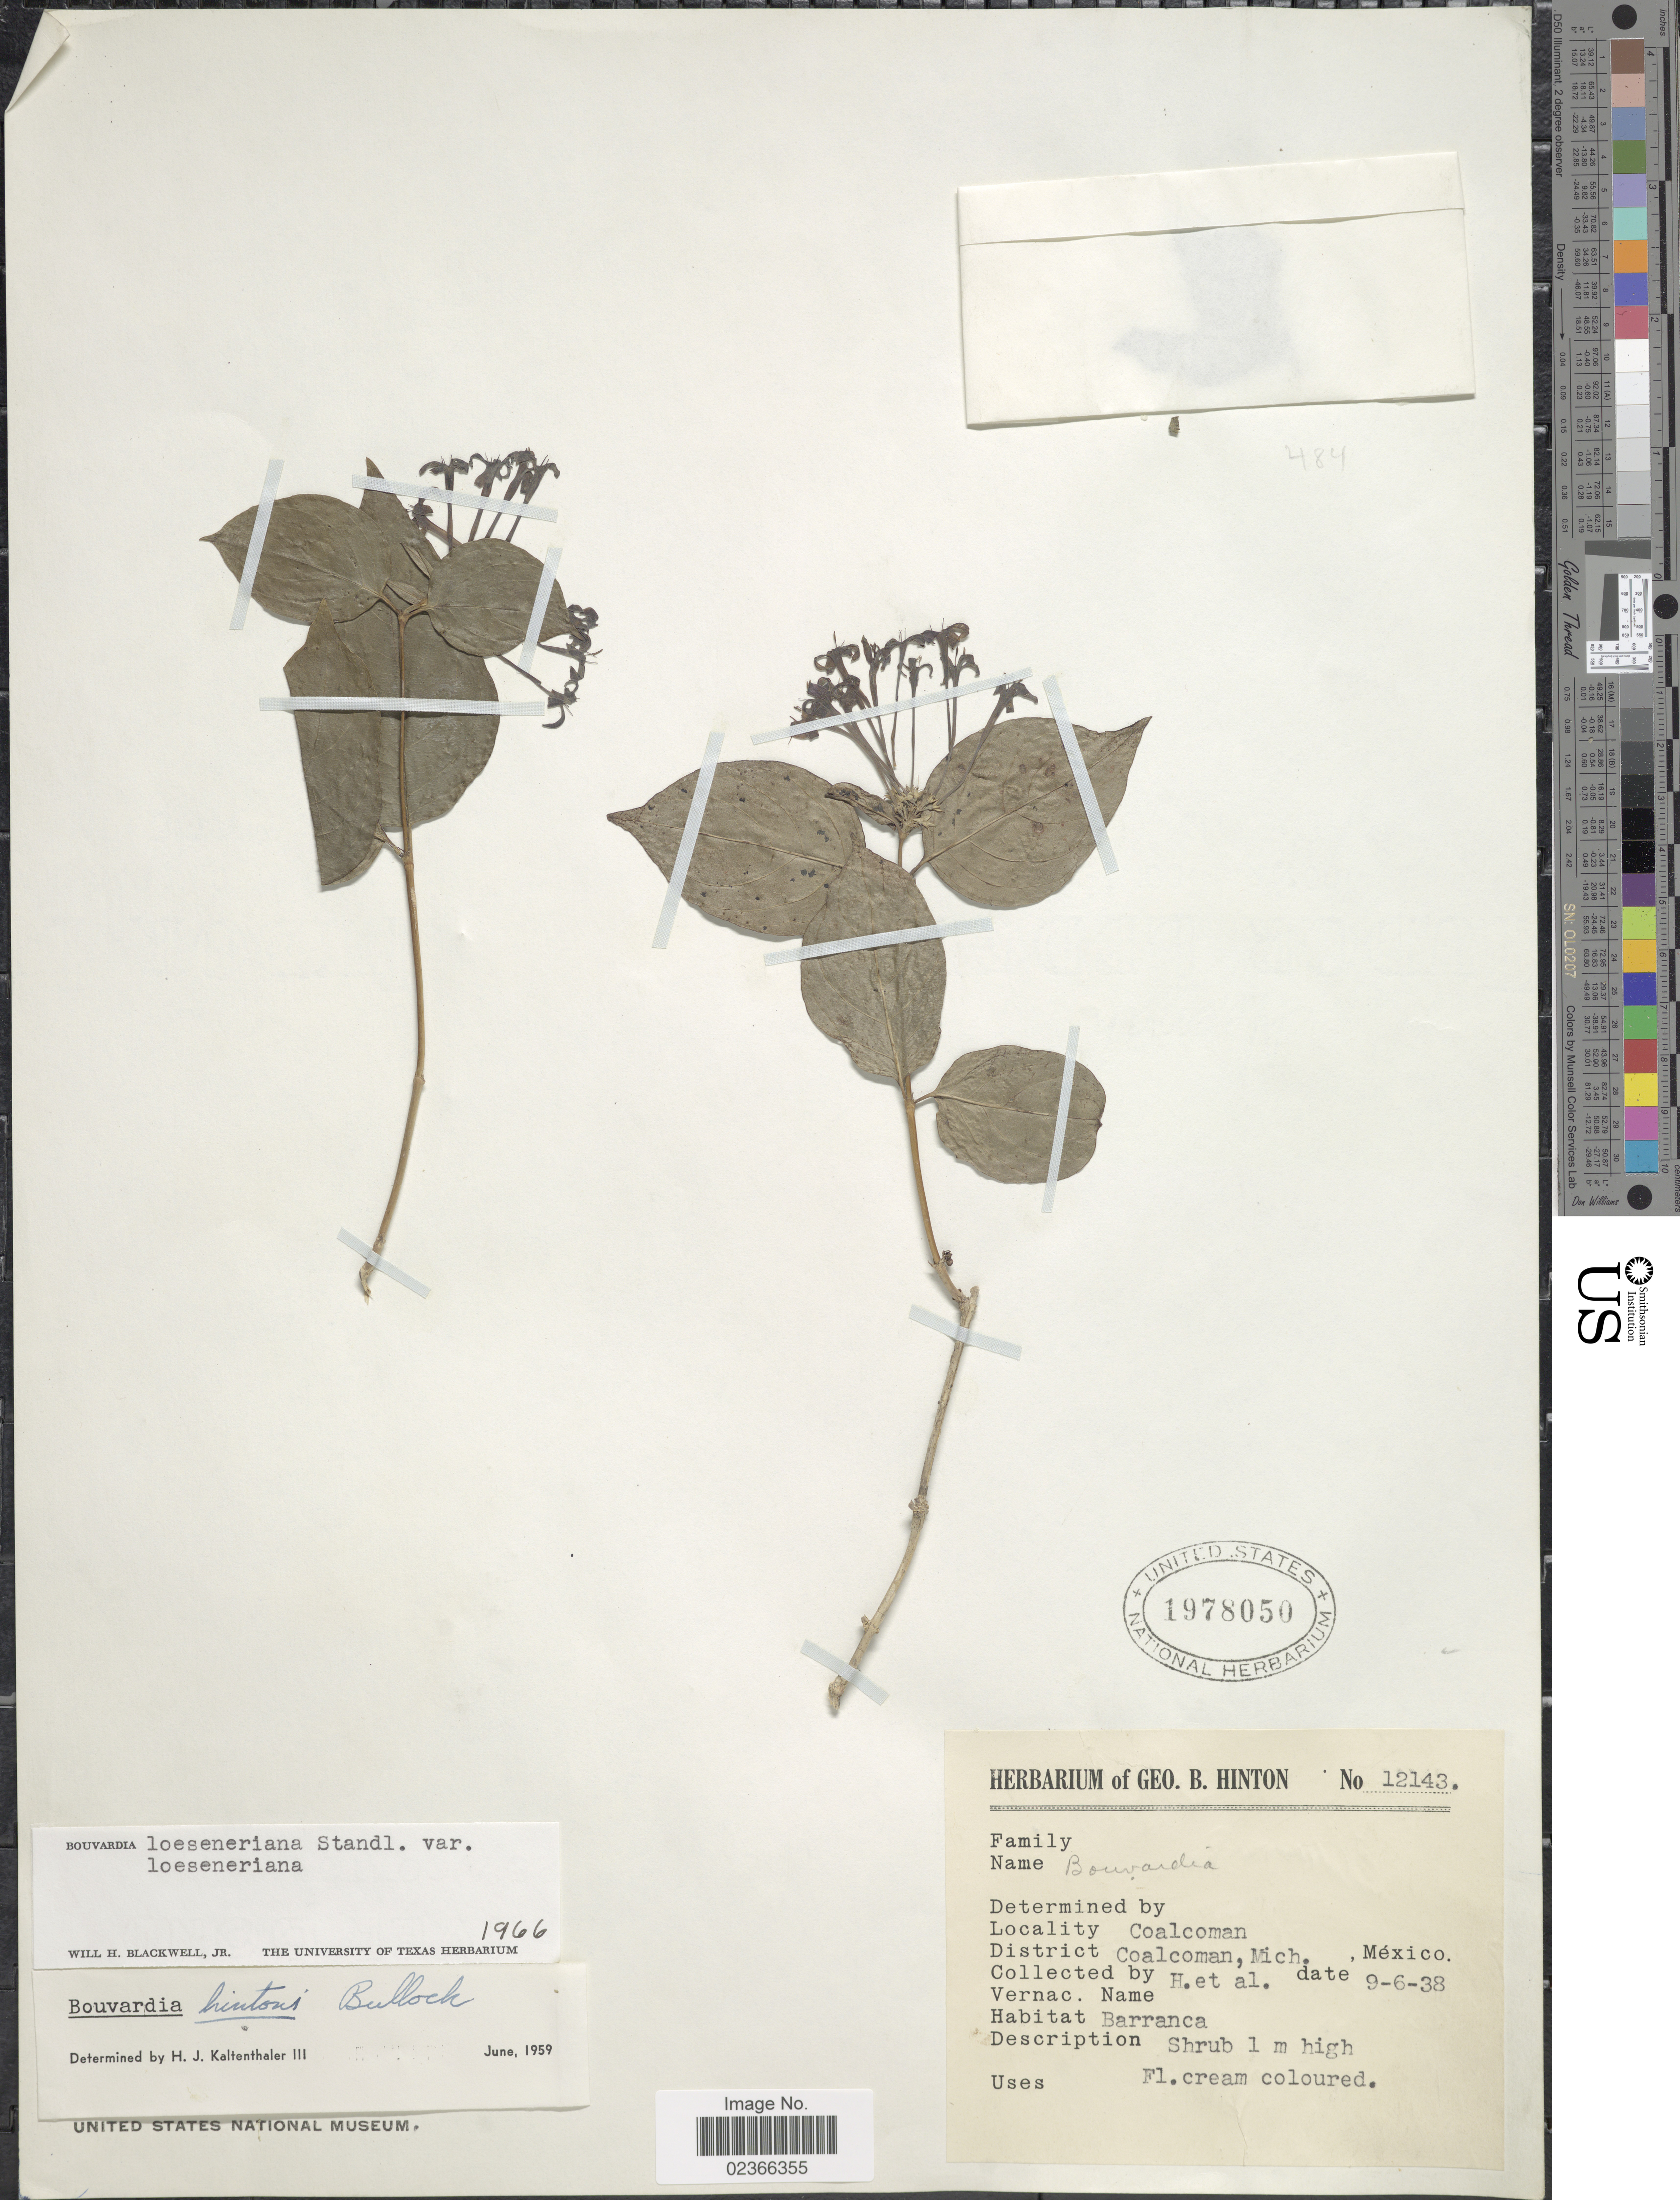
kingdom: Plantae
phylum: Tracheophyta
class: Magnoliopsida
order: Gentianales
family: Rubiaceae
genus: Bouvardia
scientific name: Bouvardia loeseneriana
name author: Standl.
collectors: G. B. Hinton & et al.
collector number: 12143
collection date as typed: Transcribed d/m/y: 6/9/38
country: Mexico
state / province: Michoacán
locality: Coalcoman, District Coalcoman, Mich.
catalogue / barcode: US 1978050